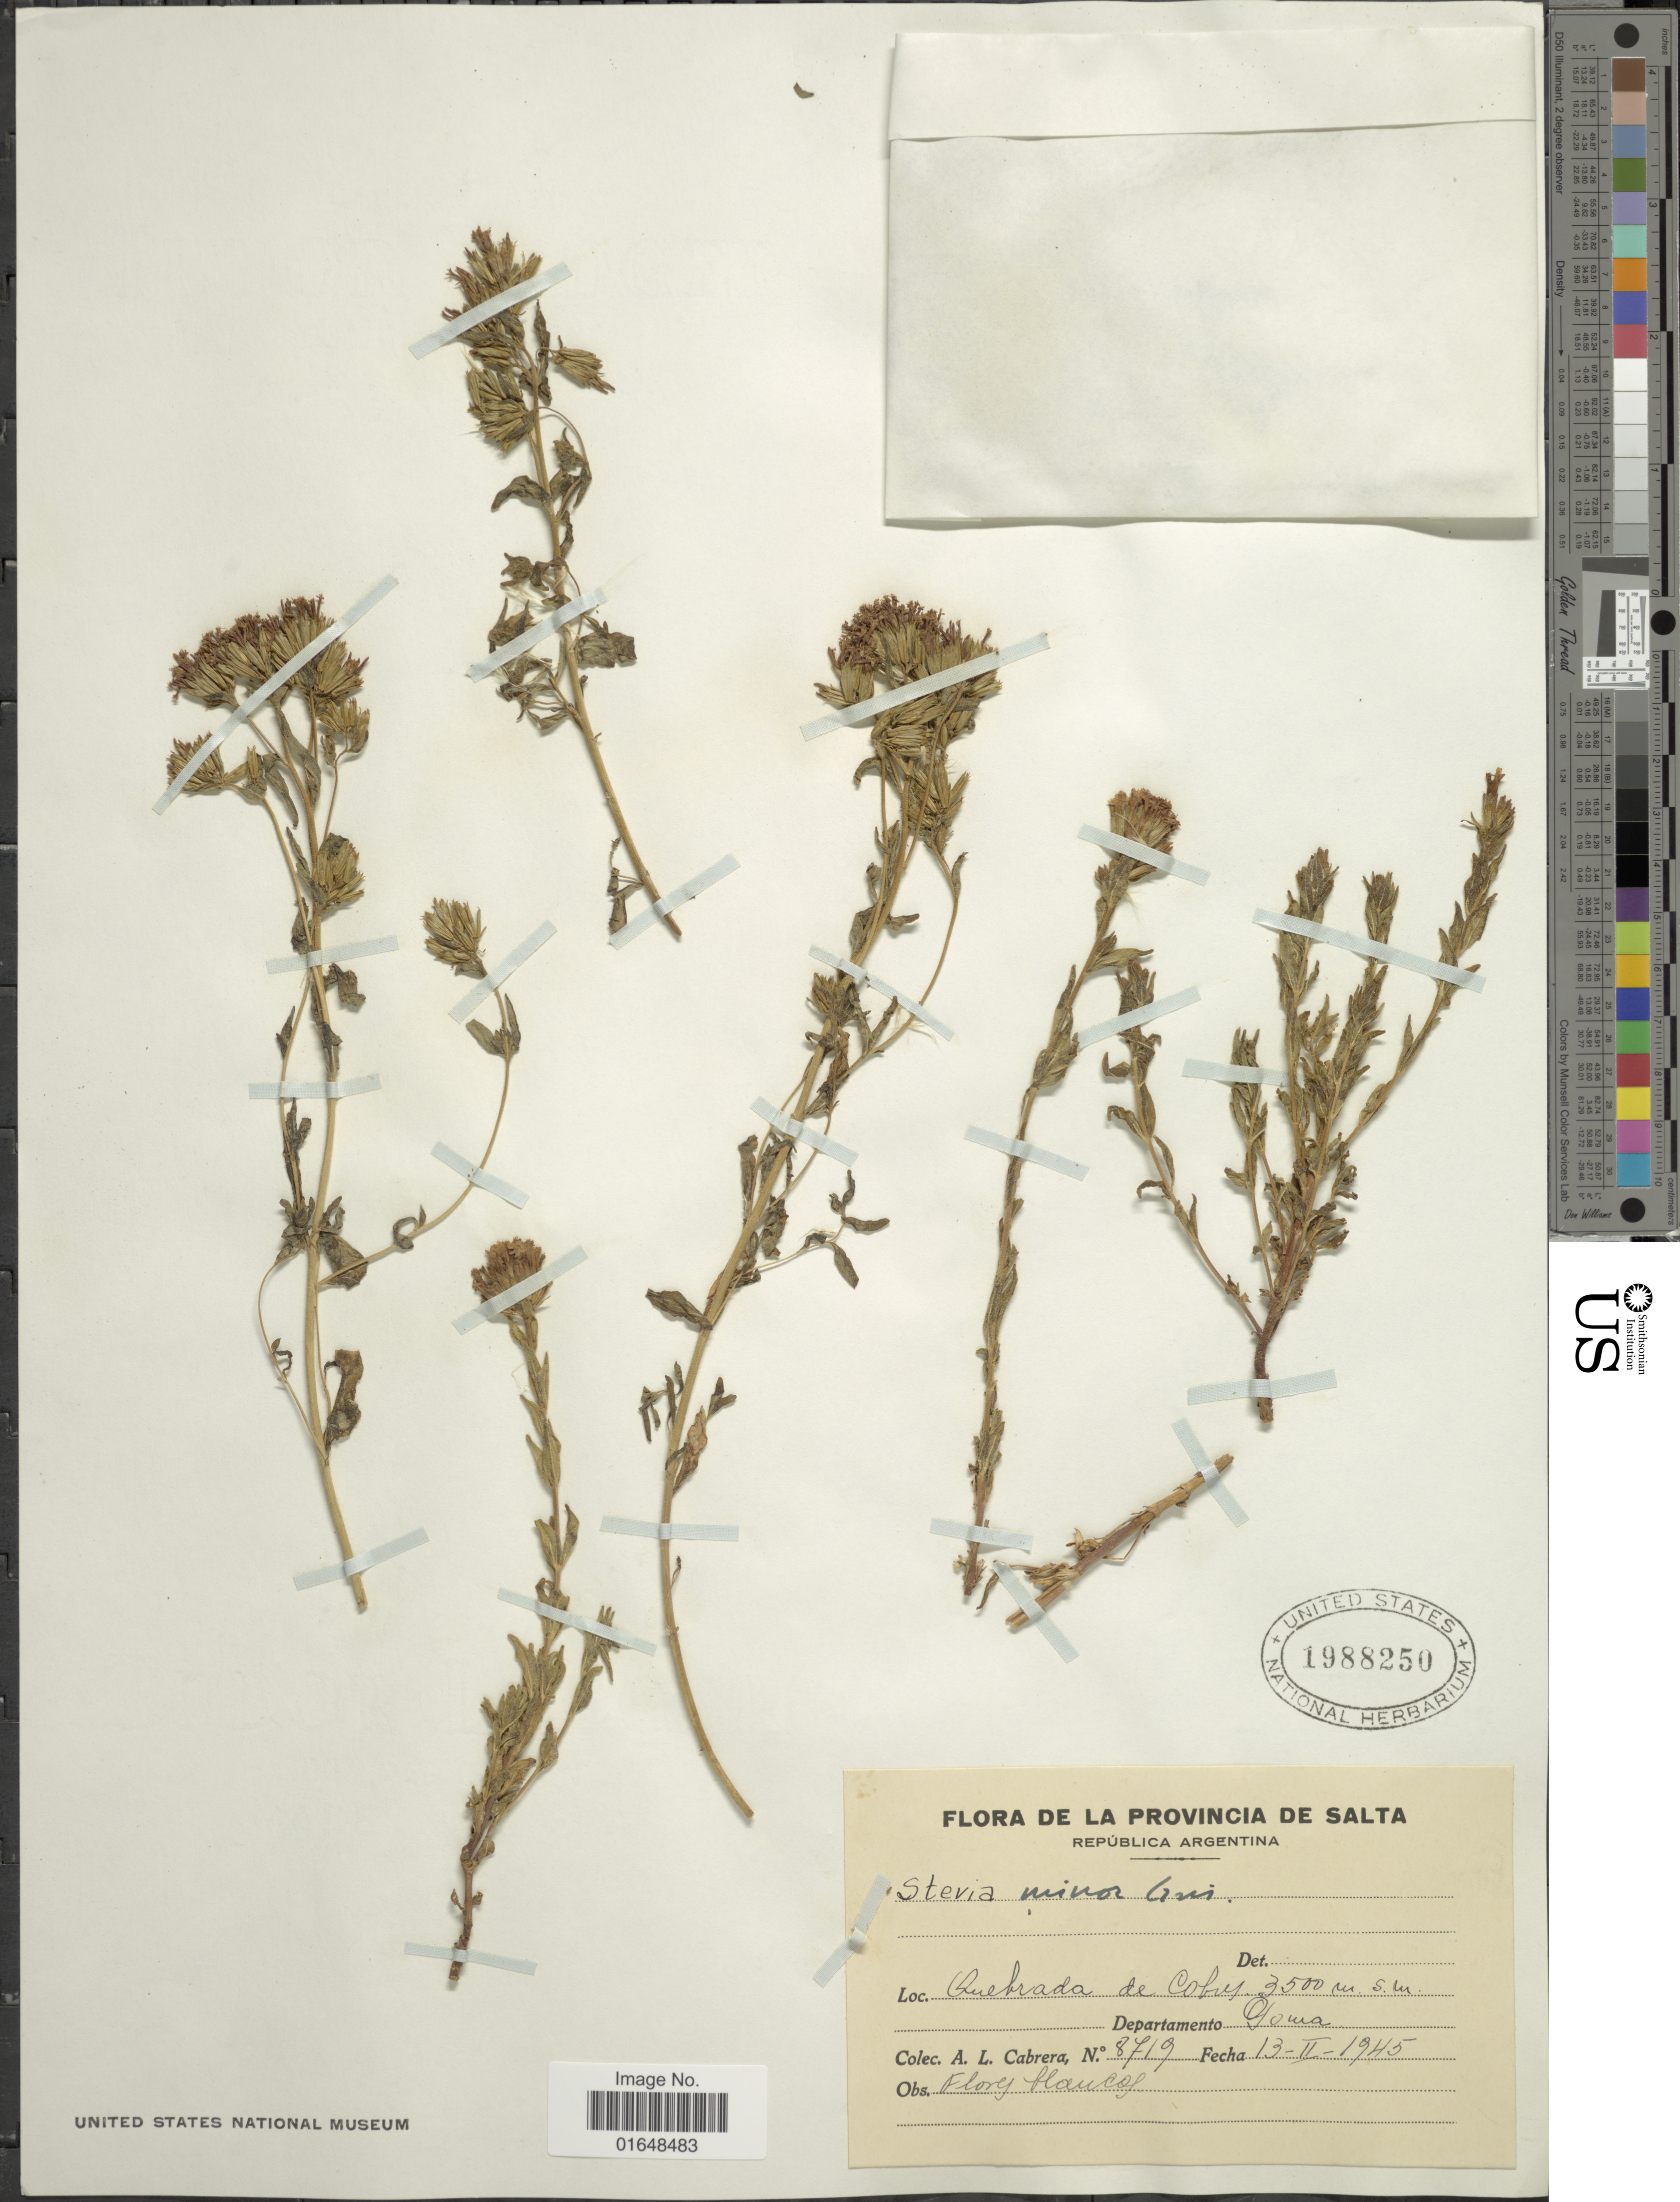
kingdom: Plantae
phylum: Tracheophyta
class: Magnoliopsida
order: Asterales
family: Asteraceae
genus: Stevia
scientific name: Stevia minor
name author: Griseb.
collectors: A. L. Cabrera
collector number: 8719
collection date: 1945-02-13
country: Argentina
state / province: Salta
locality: Provincia de Salta. República Argentina. Quebrada de Cobres. Departamento Loma.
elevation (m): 3500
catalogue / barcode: US 1988250